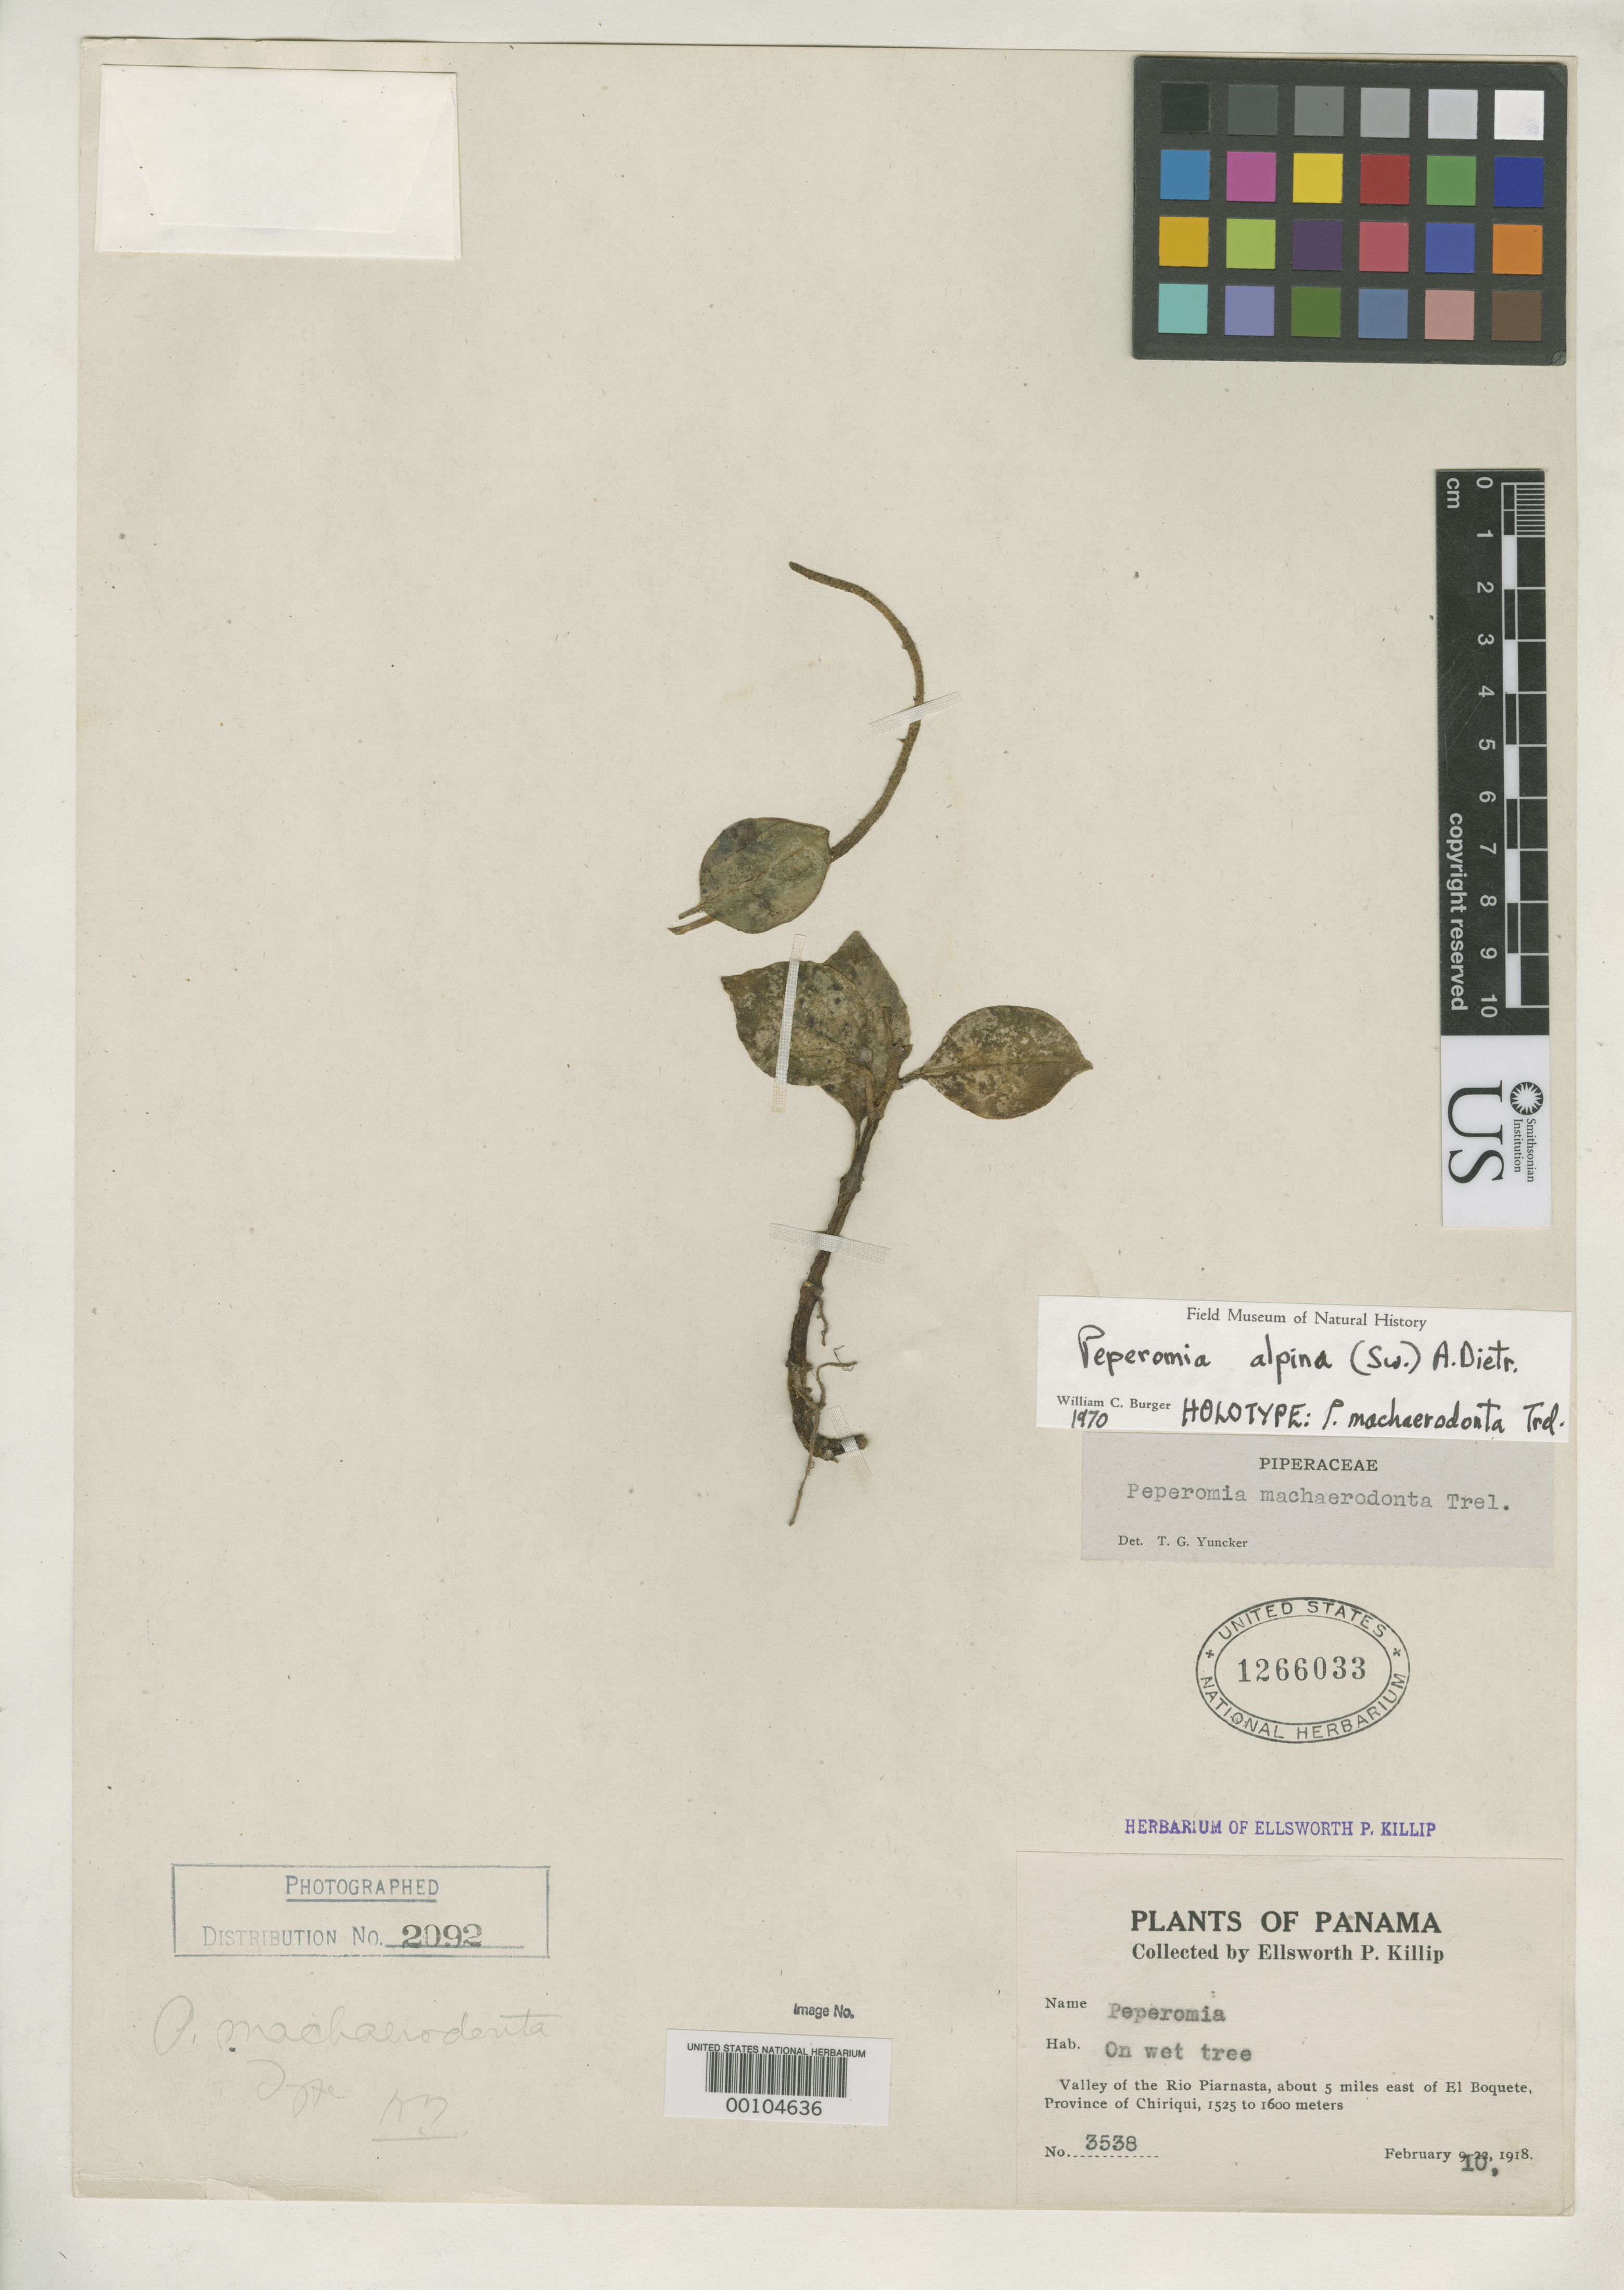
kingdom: Plantae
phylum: Tracheophyta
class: Magnoliopsida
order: Piperales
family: Piperaceae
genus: Peperomia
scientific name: Peperomia machaerodonta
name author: Trel.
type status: Holotype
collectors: E. P. Killip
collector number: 3538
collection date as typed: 10 Feb 1918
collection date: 1918-02-10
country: Panama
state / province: Chiriquí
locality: Valley of Rio Piarnasta, 5 miles E of el Boquete.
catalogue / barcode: US 1266033